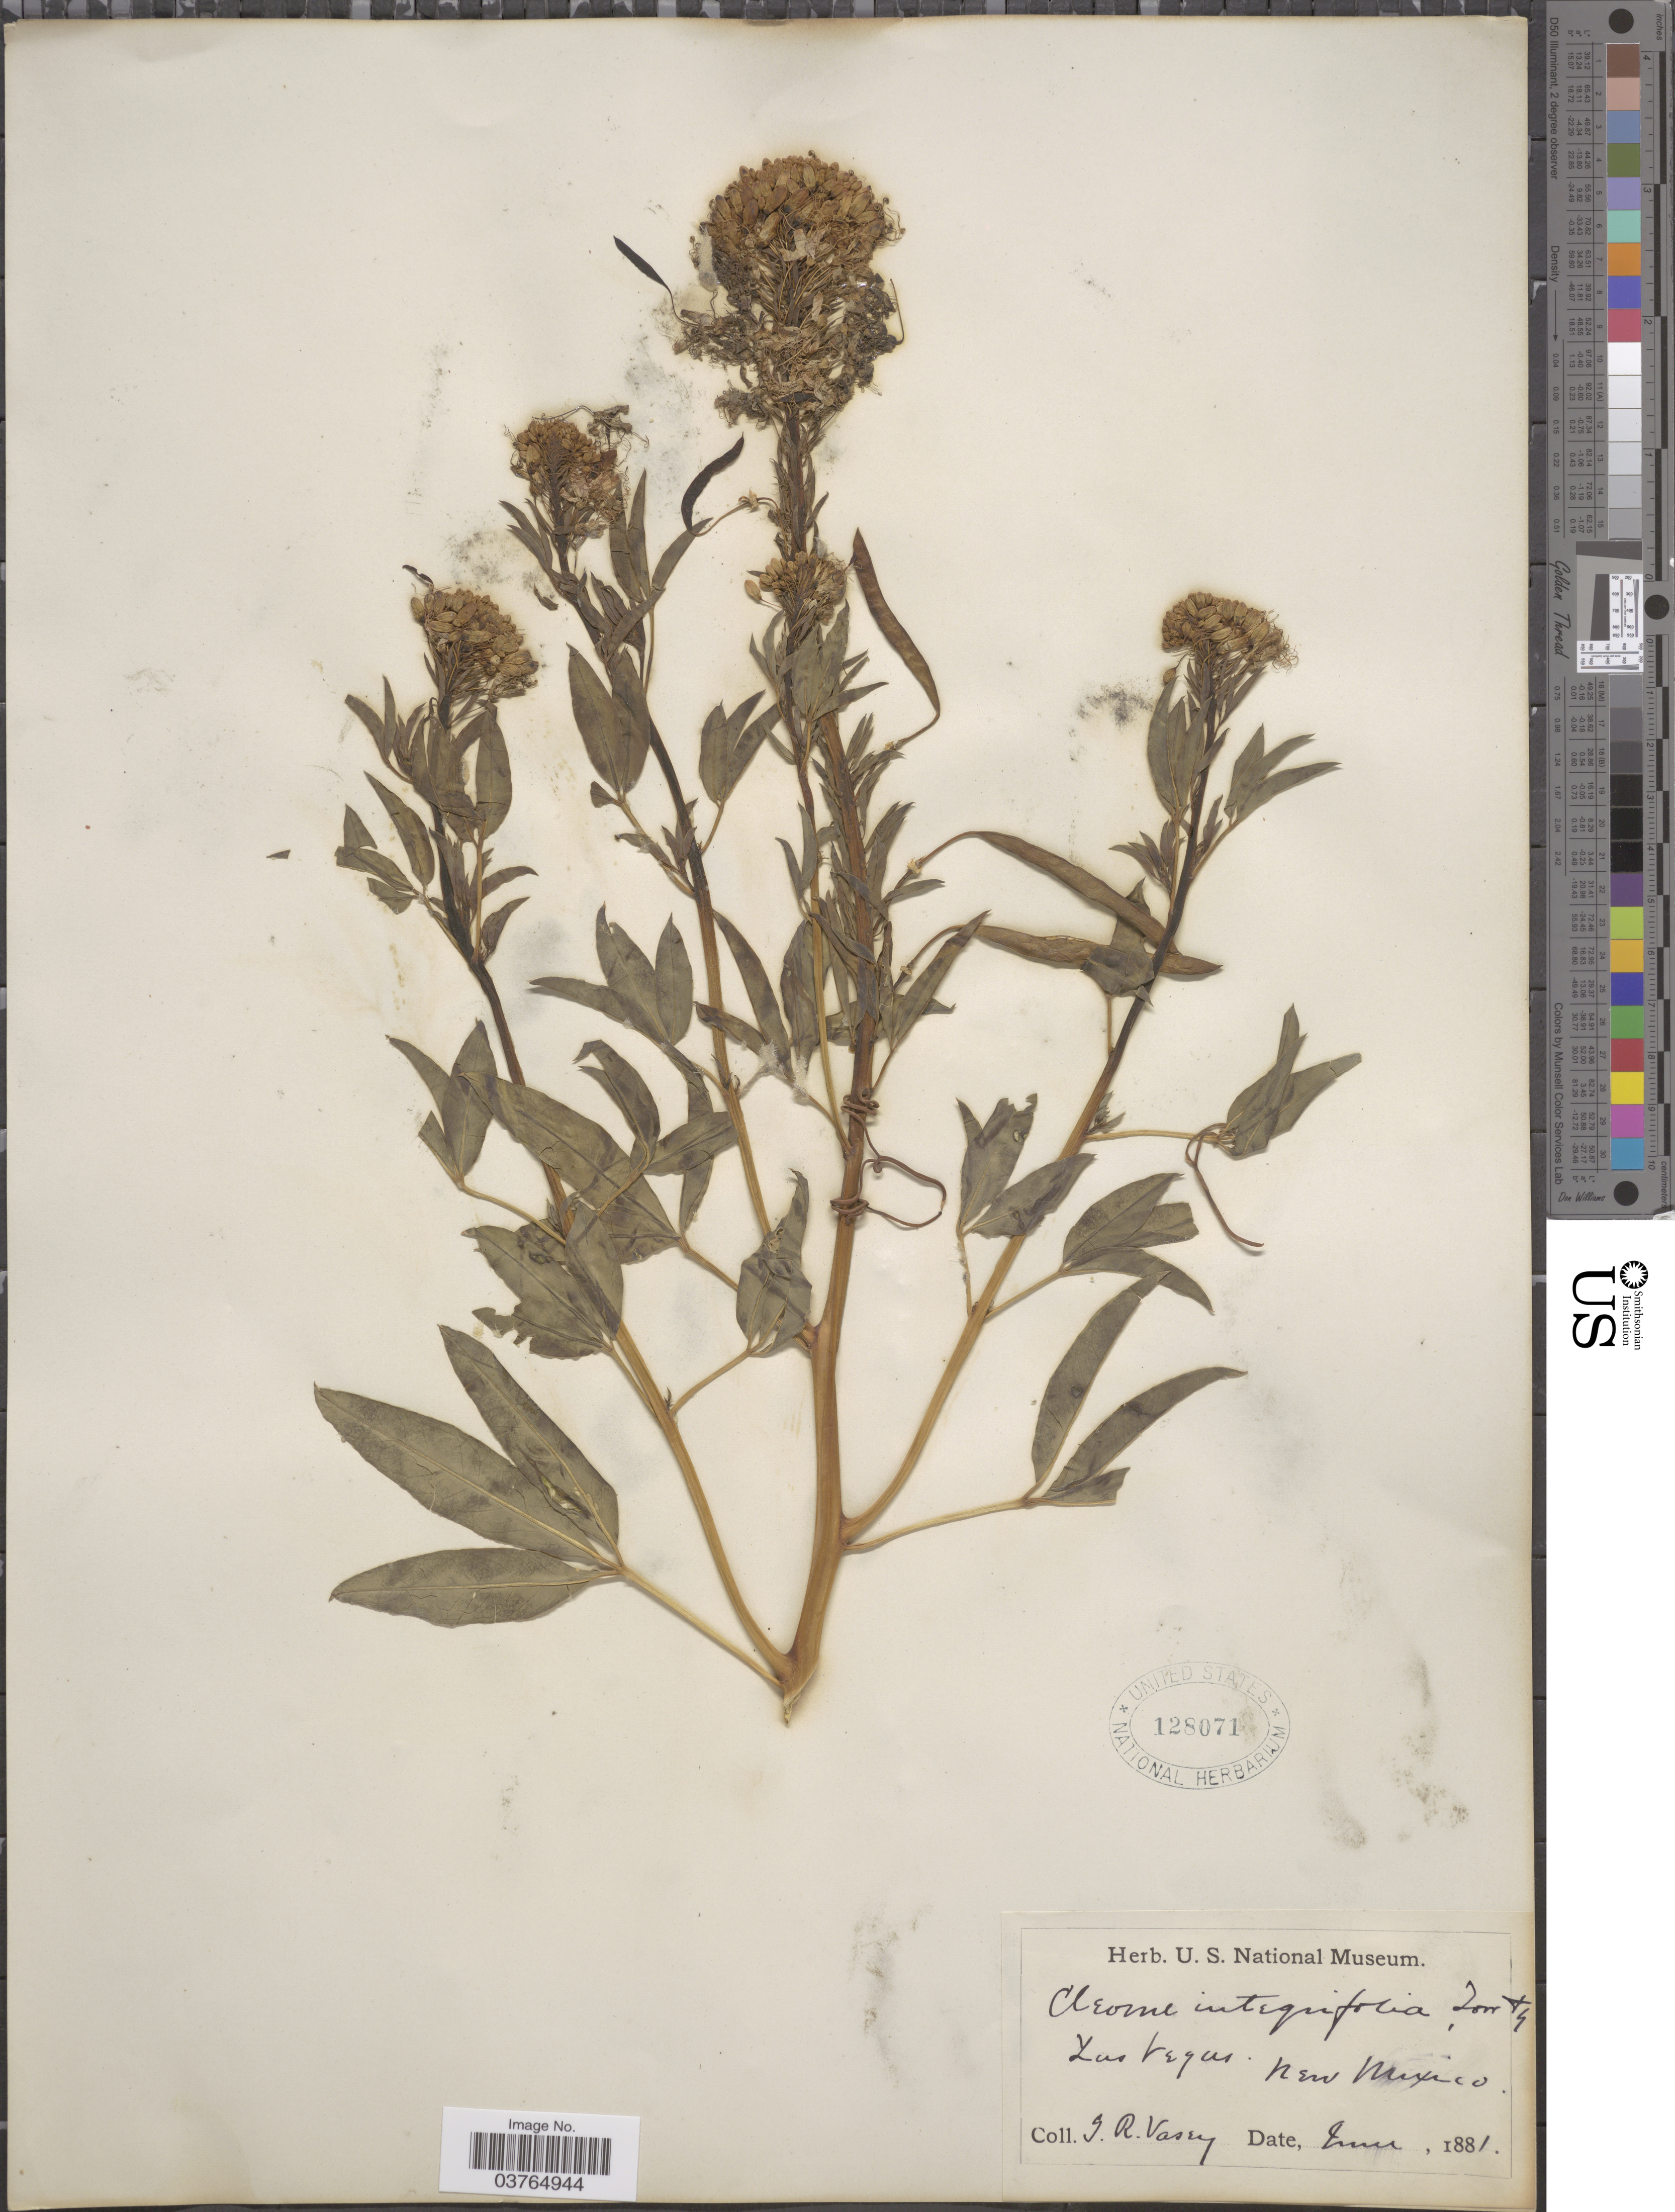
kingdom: Plantae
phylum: Tracheophyta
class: Magnoliopsida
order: Brassicales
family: Cleomaceae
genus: Cleomella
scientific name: Cleomella serrulata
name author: (Pursh) Roalson & J.C. Hall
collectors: G. R. Vasey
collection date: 1881-06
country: United States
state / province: New Mexico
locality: Las Vegas.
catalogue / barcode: US 128071